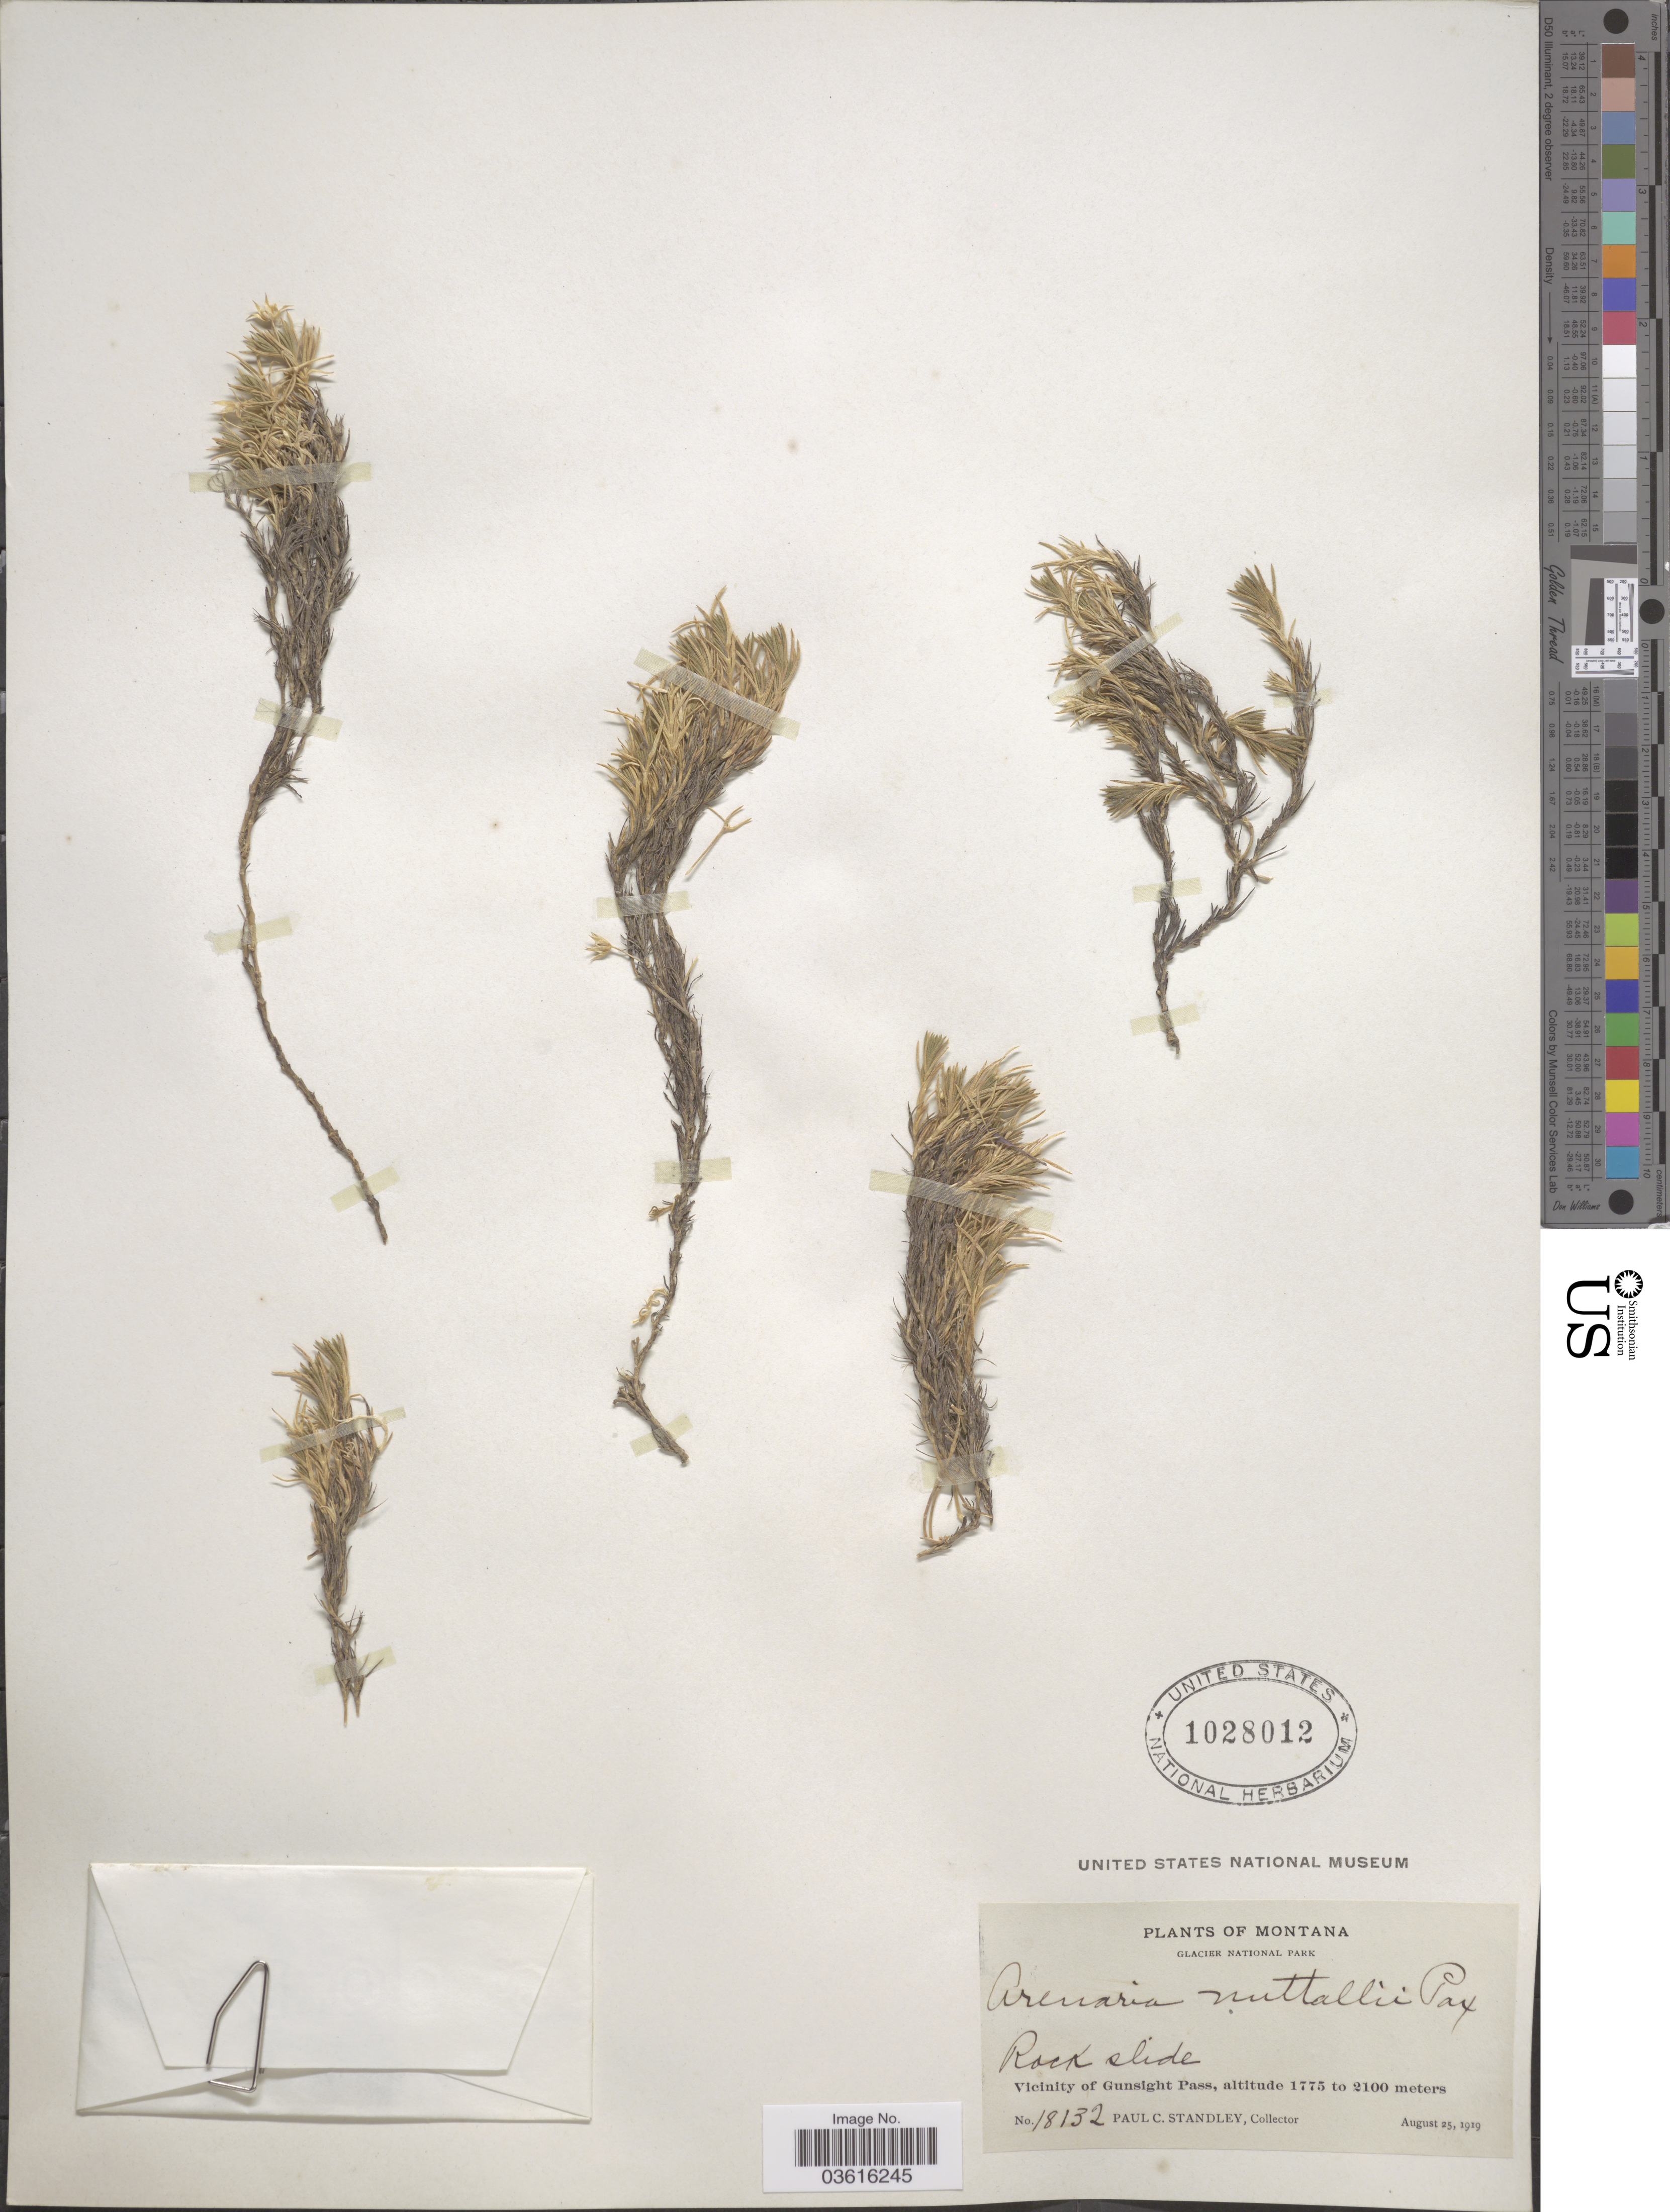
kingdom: Plantae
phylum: Tracheophyta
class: Magnoliopsida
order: Caryophyllales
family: Caryophyllaceae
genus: Minuartia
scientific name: Minuartia nuttallii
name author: (Pax) Briq.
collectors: P. C. Standley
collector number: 18132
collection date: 1919-08-25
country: United States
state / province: Montana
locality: Glacier National Park. Vicinity of Gunsight Pass.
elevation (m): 1775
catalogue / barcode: US 1028012